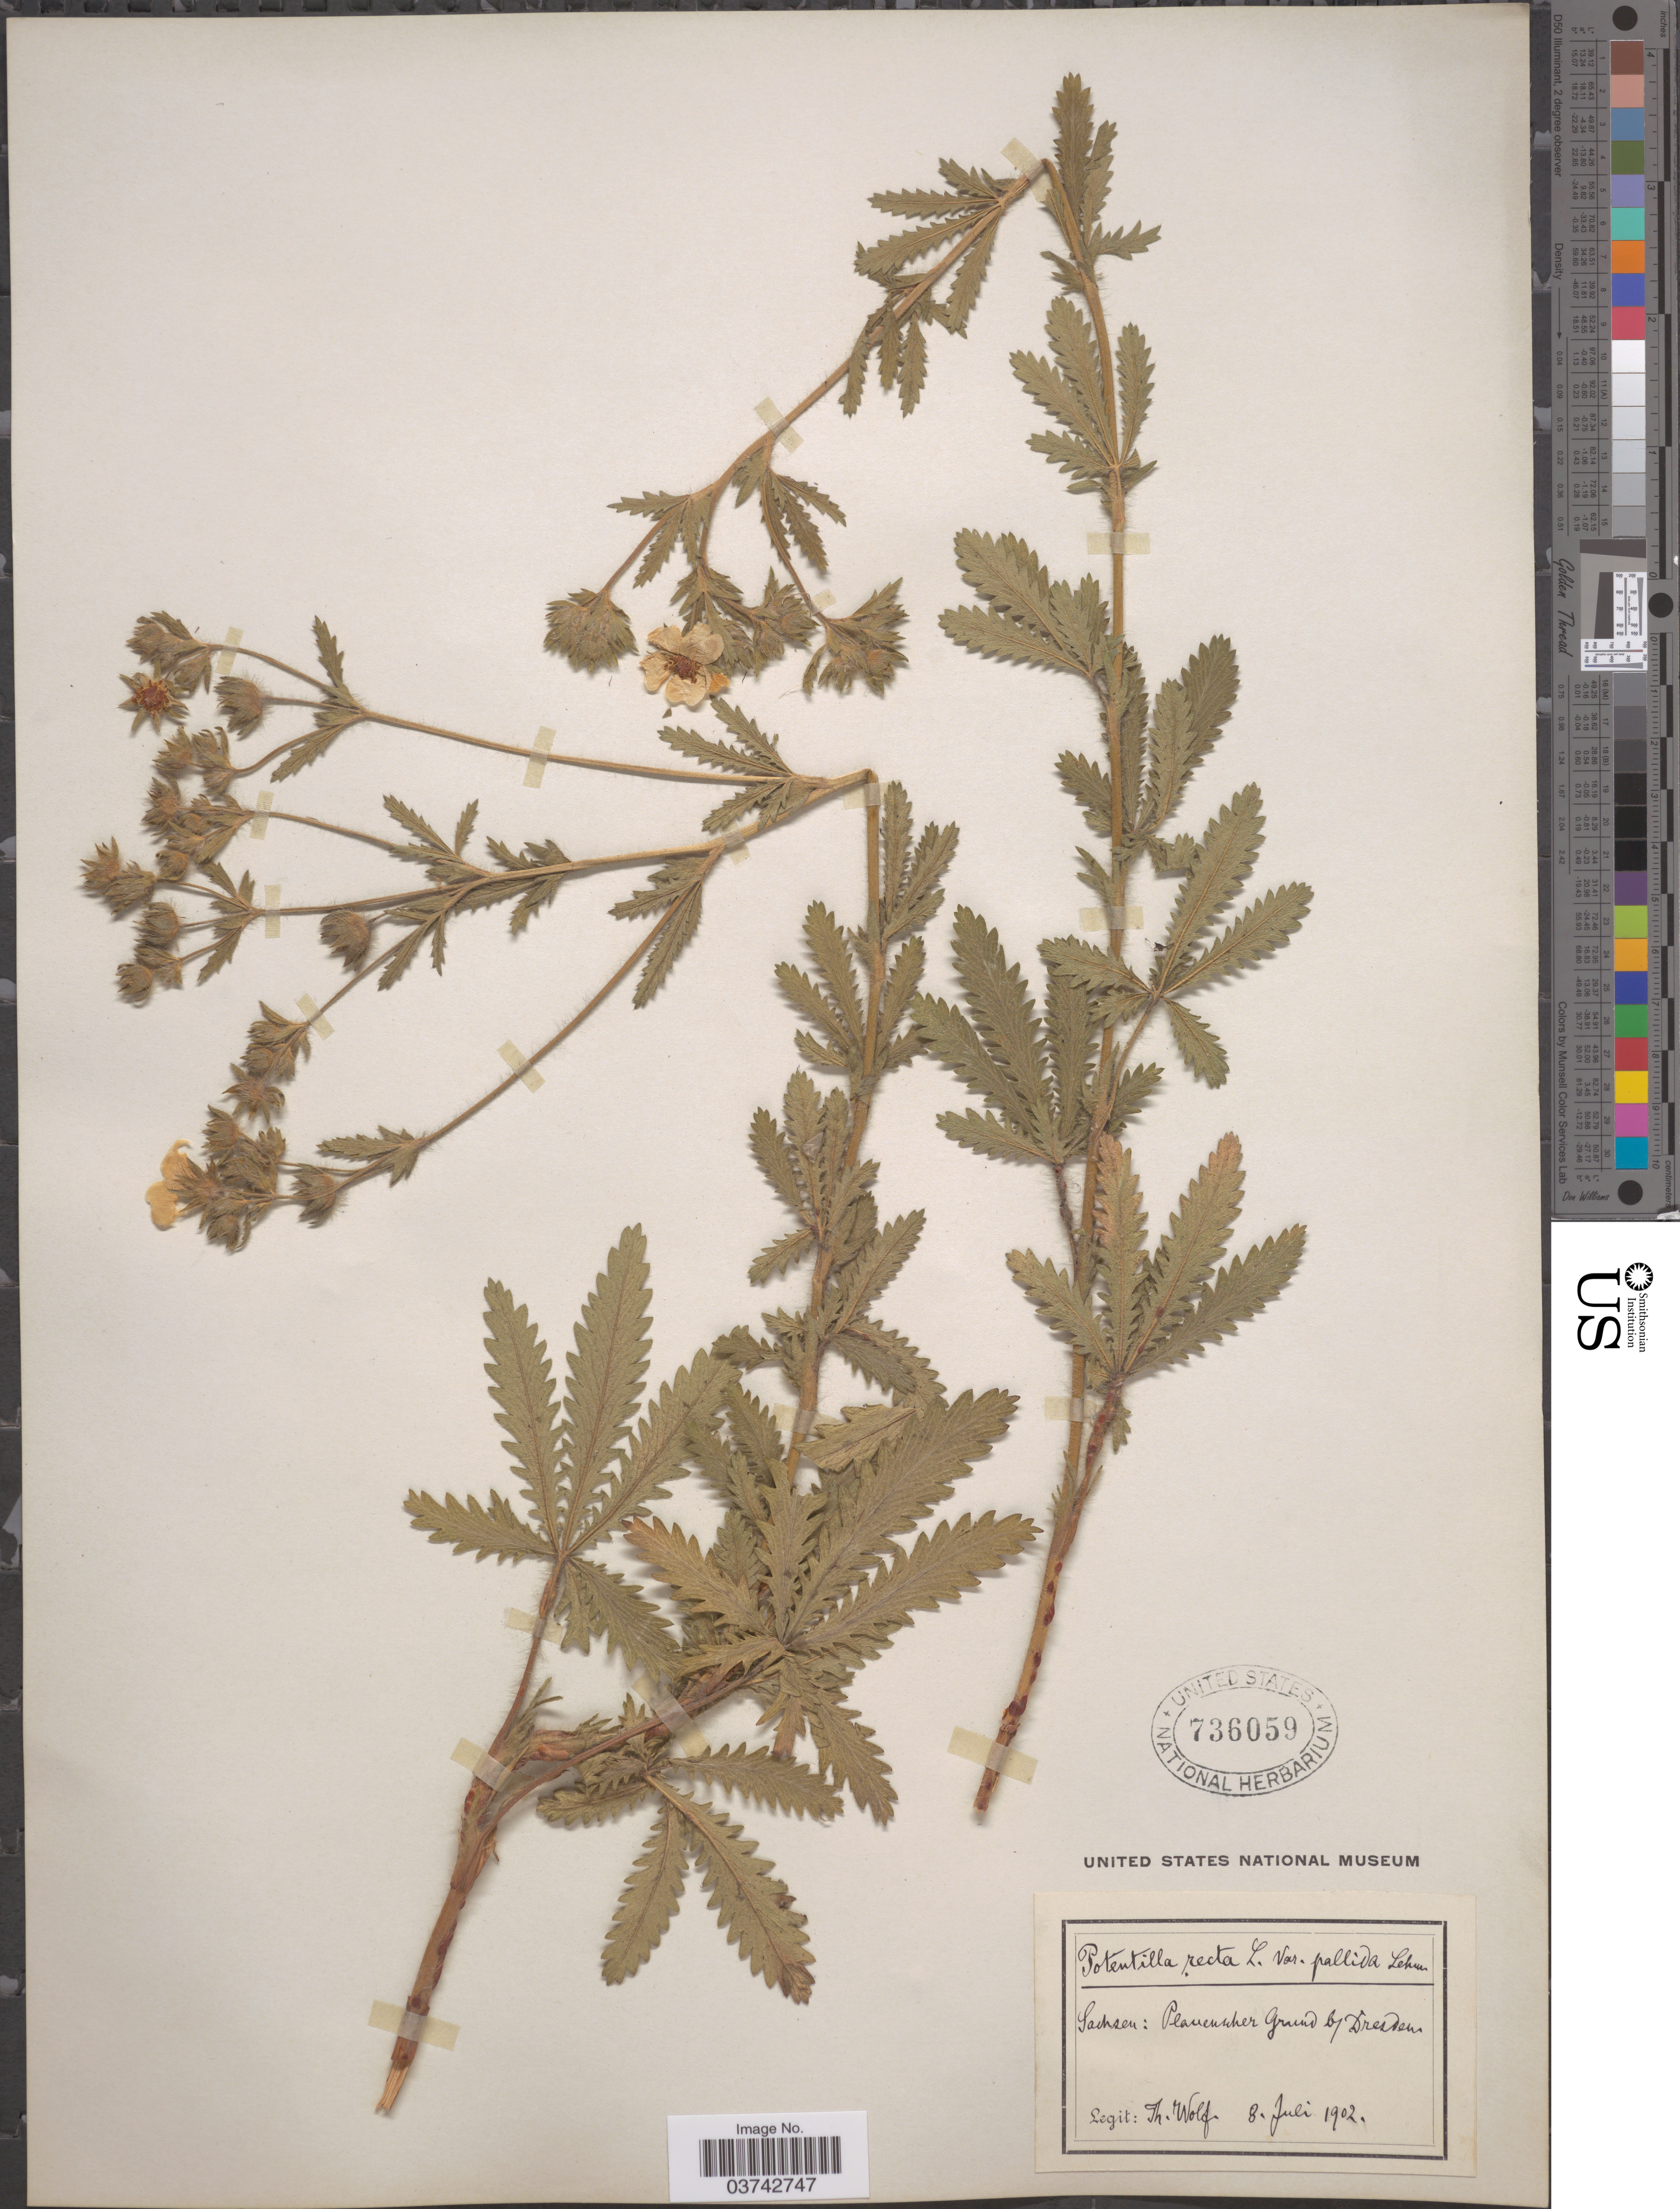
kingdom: Plantae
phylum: Tracheophyta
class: Magnoliopsida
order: Rosales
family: Rosaceae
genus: Potentilla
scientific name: Potentilla recta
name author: L.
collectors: T. Wolf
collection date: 1902-07-08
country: Germany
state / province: Sachsen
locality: Plauenscher grund by Dresden.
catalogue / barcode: US 736059